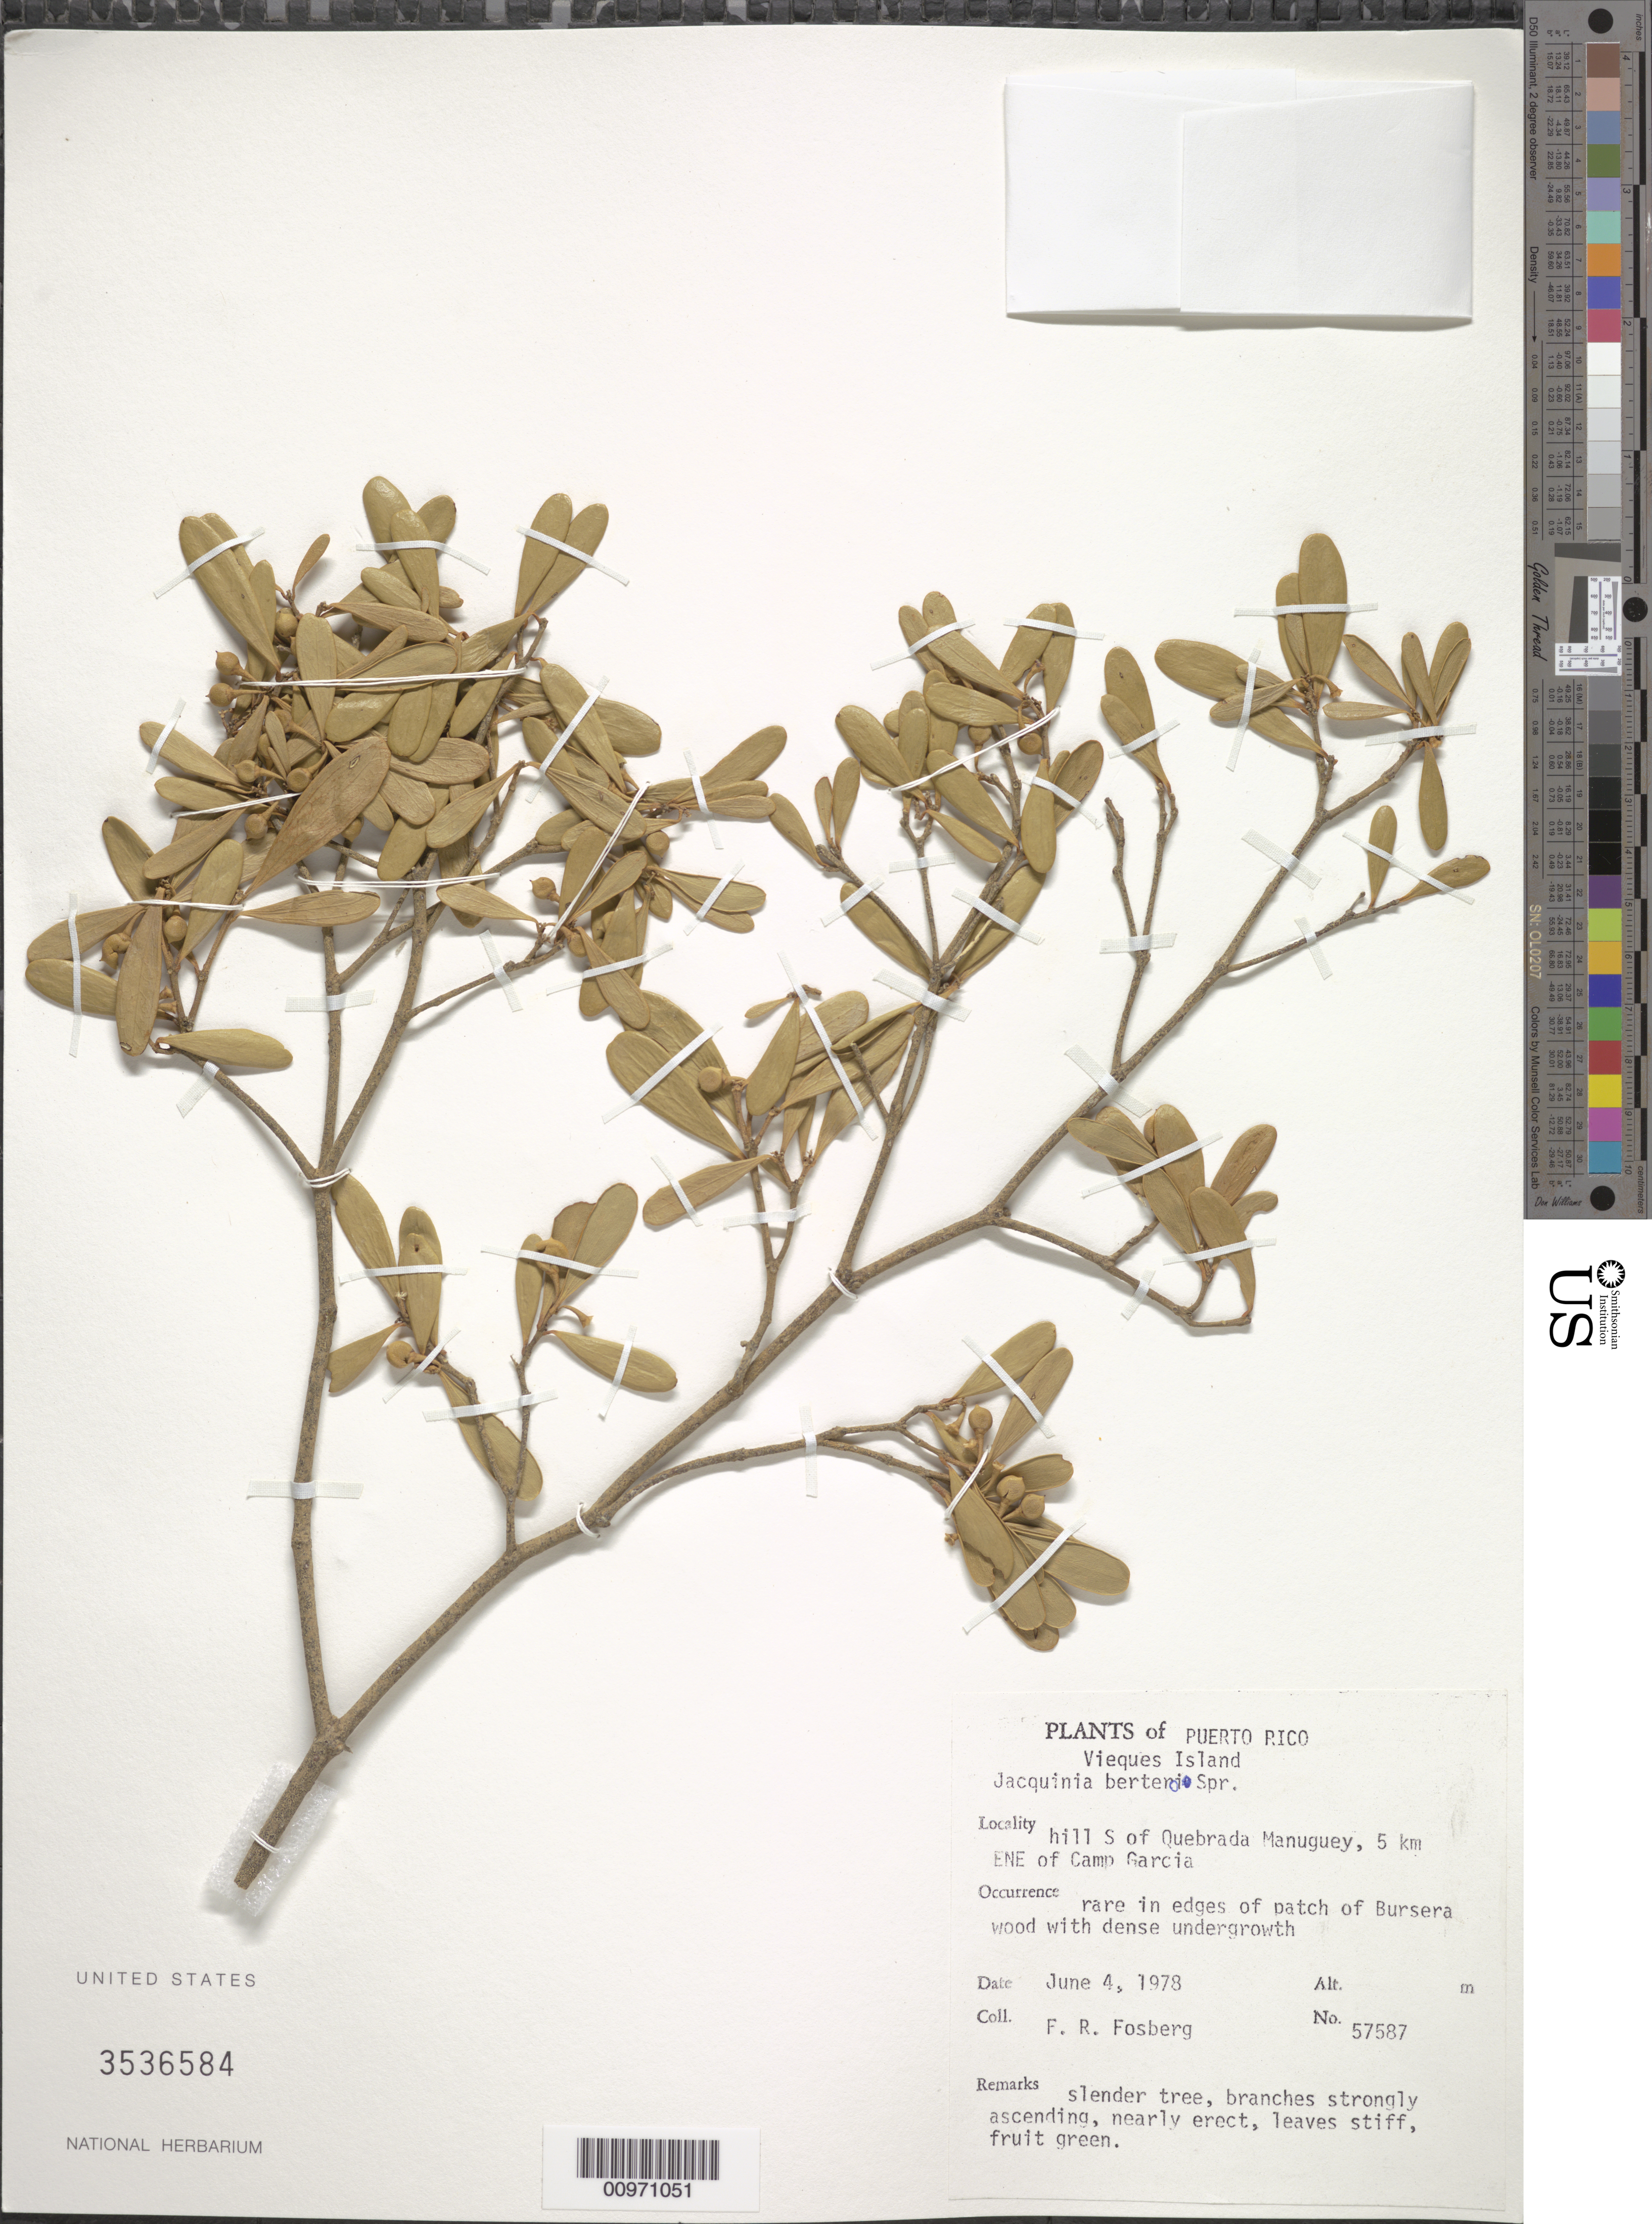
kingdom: Plantae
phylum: Tracheophyta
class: Magnoliopsida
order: Ericales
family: Primulaceae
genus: Jacquinia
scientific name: Jacquinia berteroi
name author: Spreng.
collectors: F. R. Fosberg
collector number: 57587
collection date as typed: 04 Jun 1978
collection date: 1978-06-04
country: Puerto Rico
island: Vieques I.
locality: South of Quebrada Manuguey, 5 km ENE of Camp Garcia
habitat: In edges of patch of Bursera wood with dense undergrowth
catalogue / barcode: US 3536584